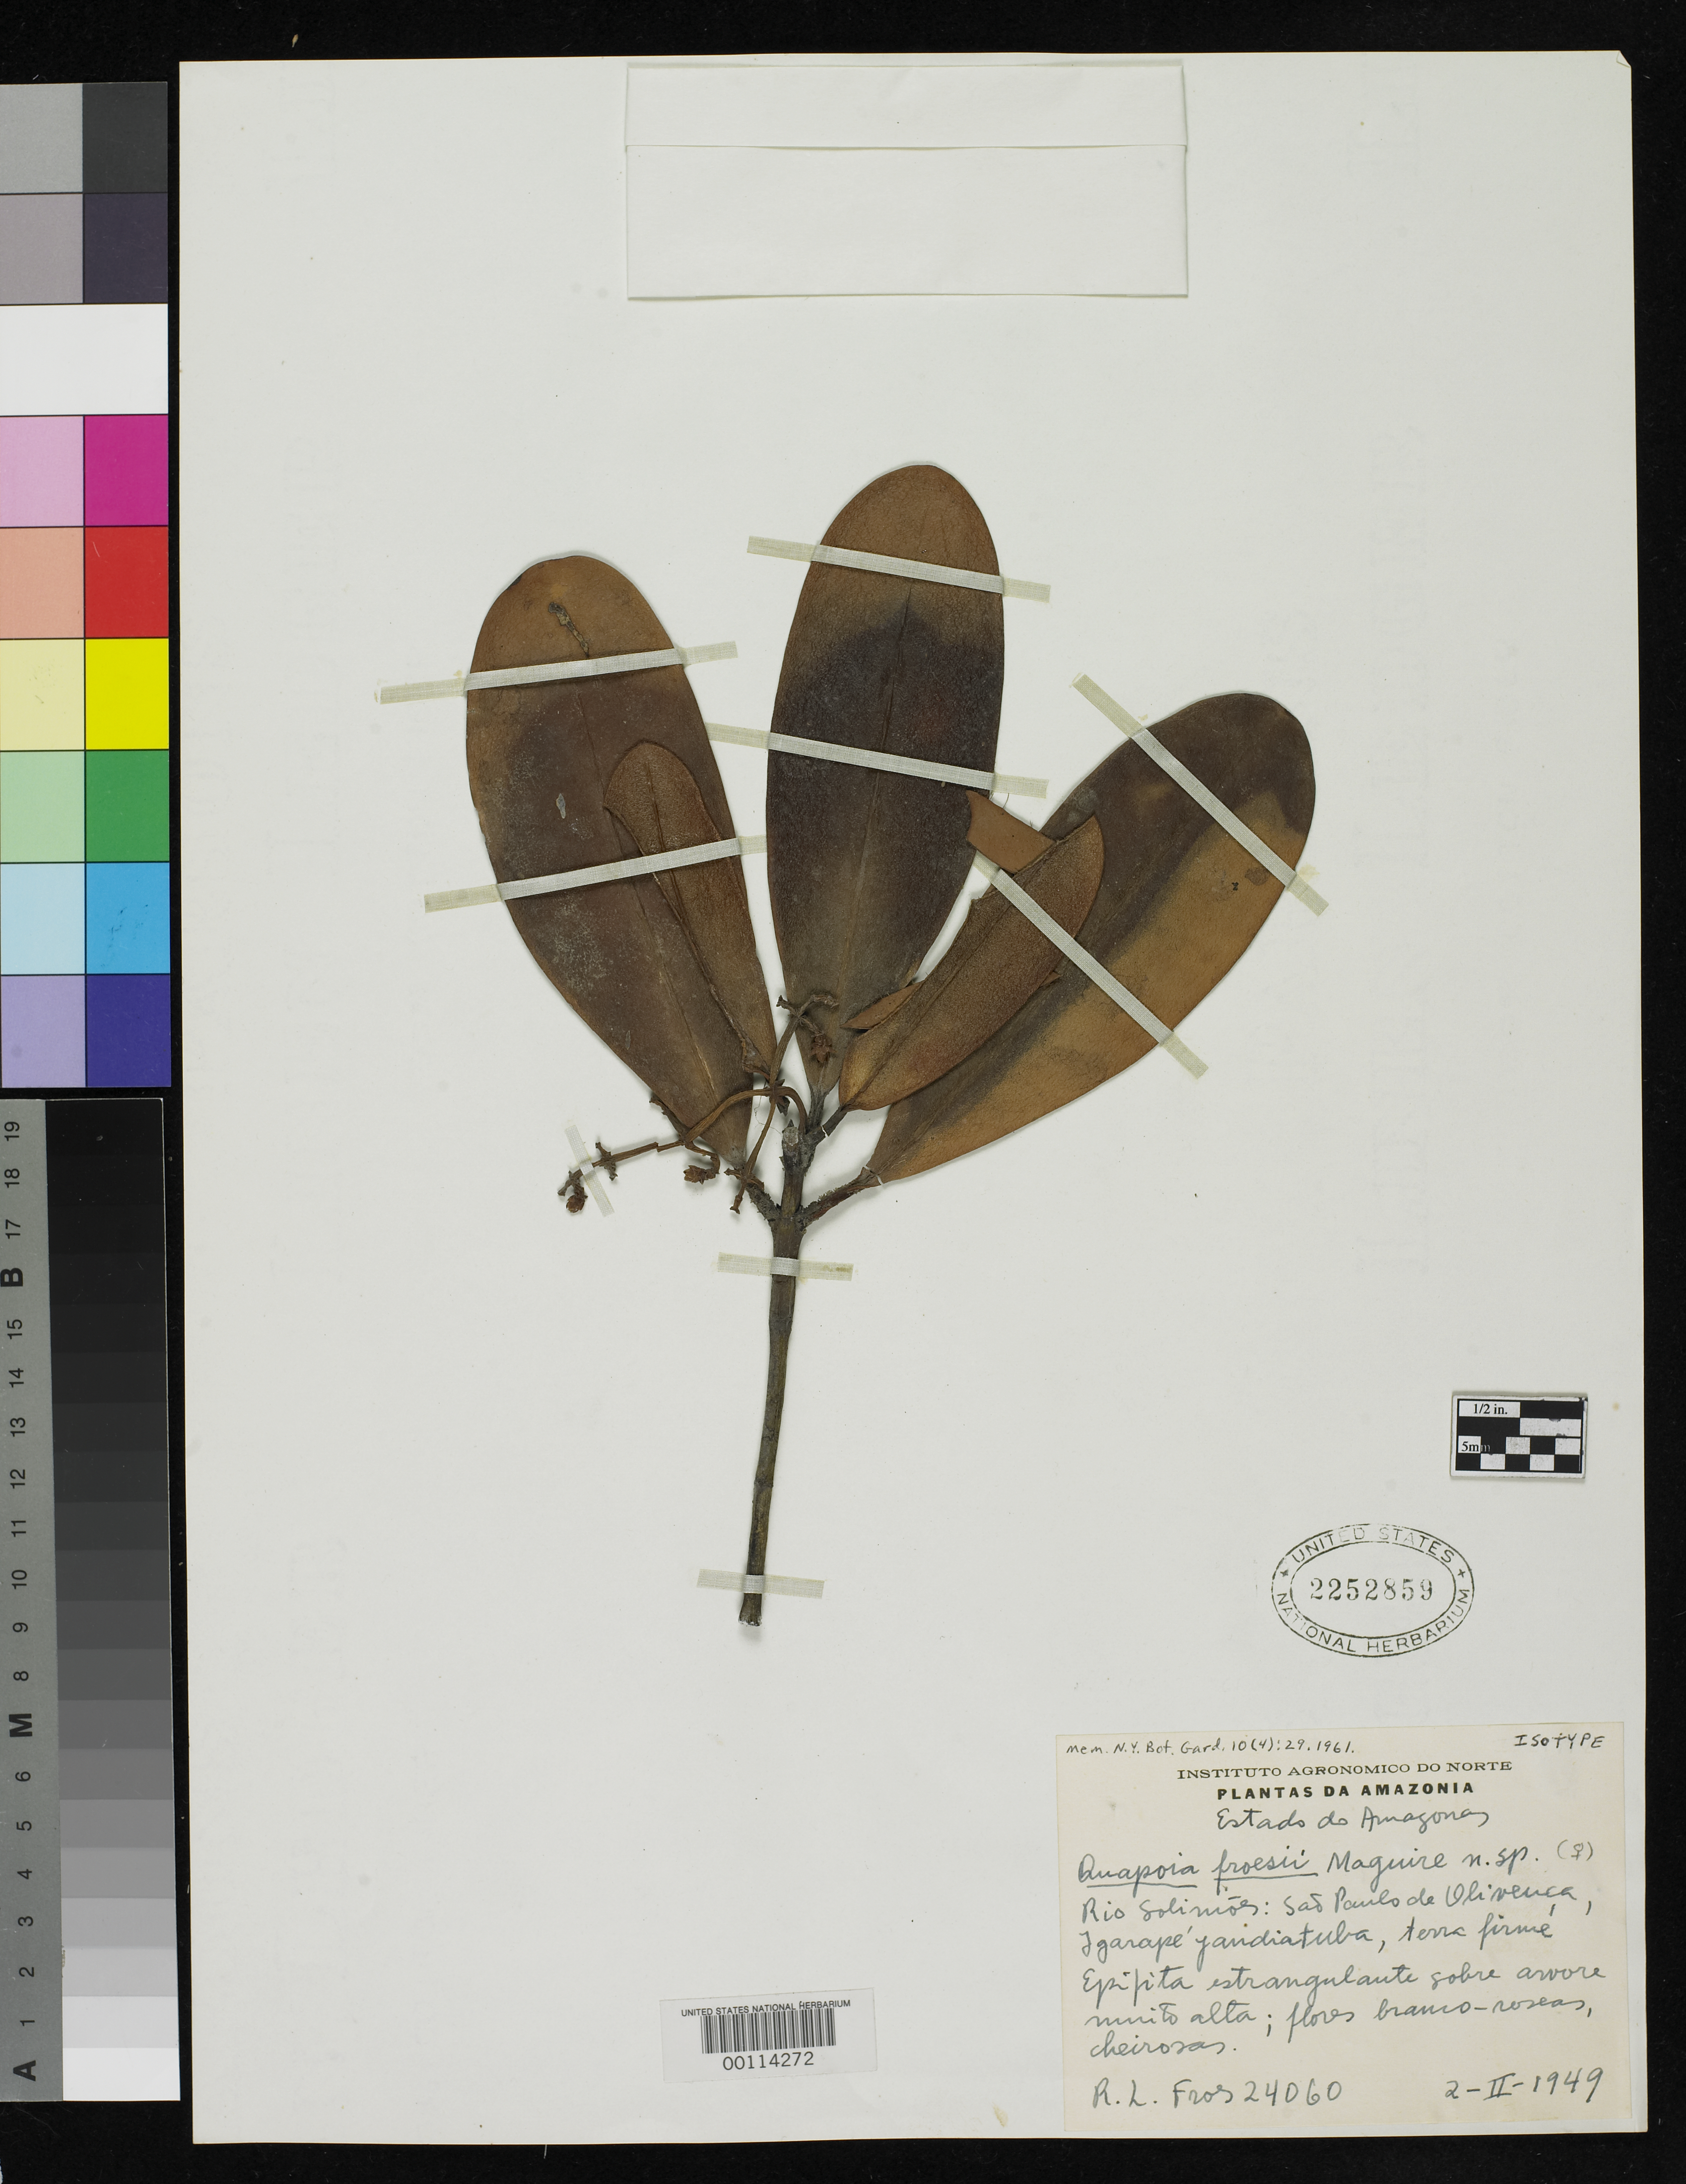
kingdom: Plantae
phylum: Tracheophyta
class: Magnoliopsida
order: Malpighiales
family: Clusiaceae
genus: Quapoya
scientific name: Quapoya froesii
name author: Maguire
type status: Isotype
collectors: R. L. Fróes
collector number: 24060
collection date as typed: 02 Feb 1949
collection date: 1949-02-02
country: Brazil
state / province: Amazonas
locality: Rio Solimoes, Sao Paulo de Olivenca, Igarape Jandistub.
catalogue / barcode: US 2252859